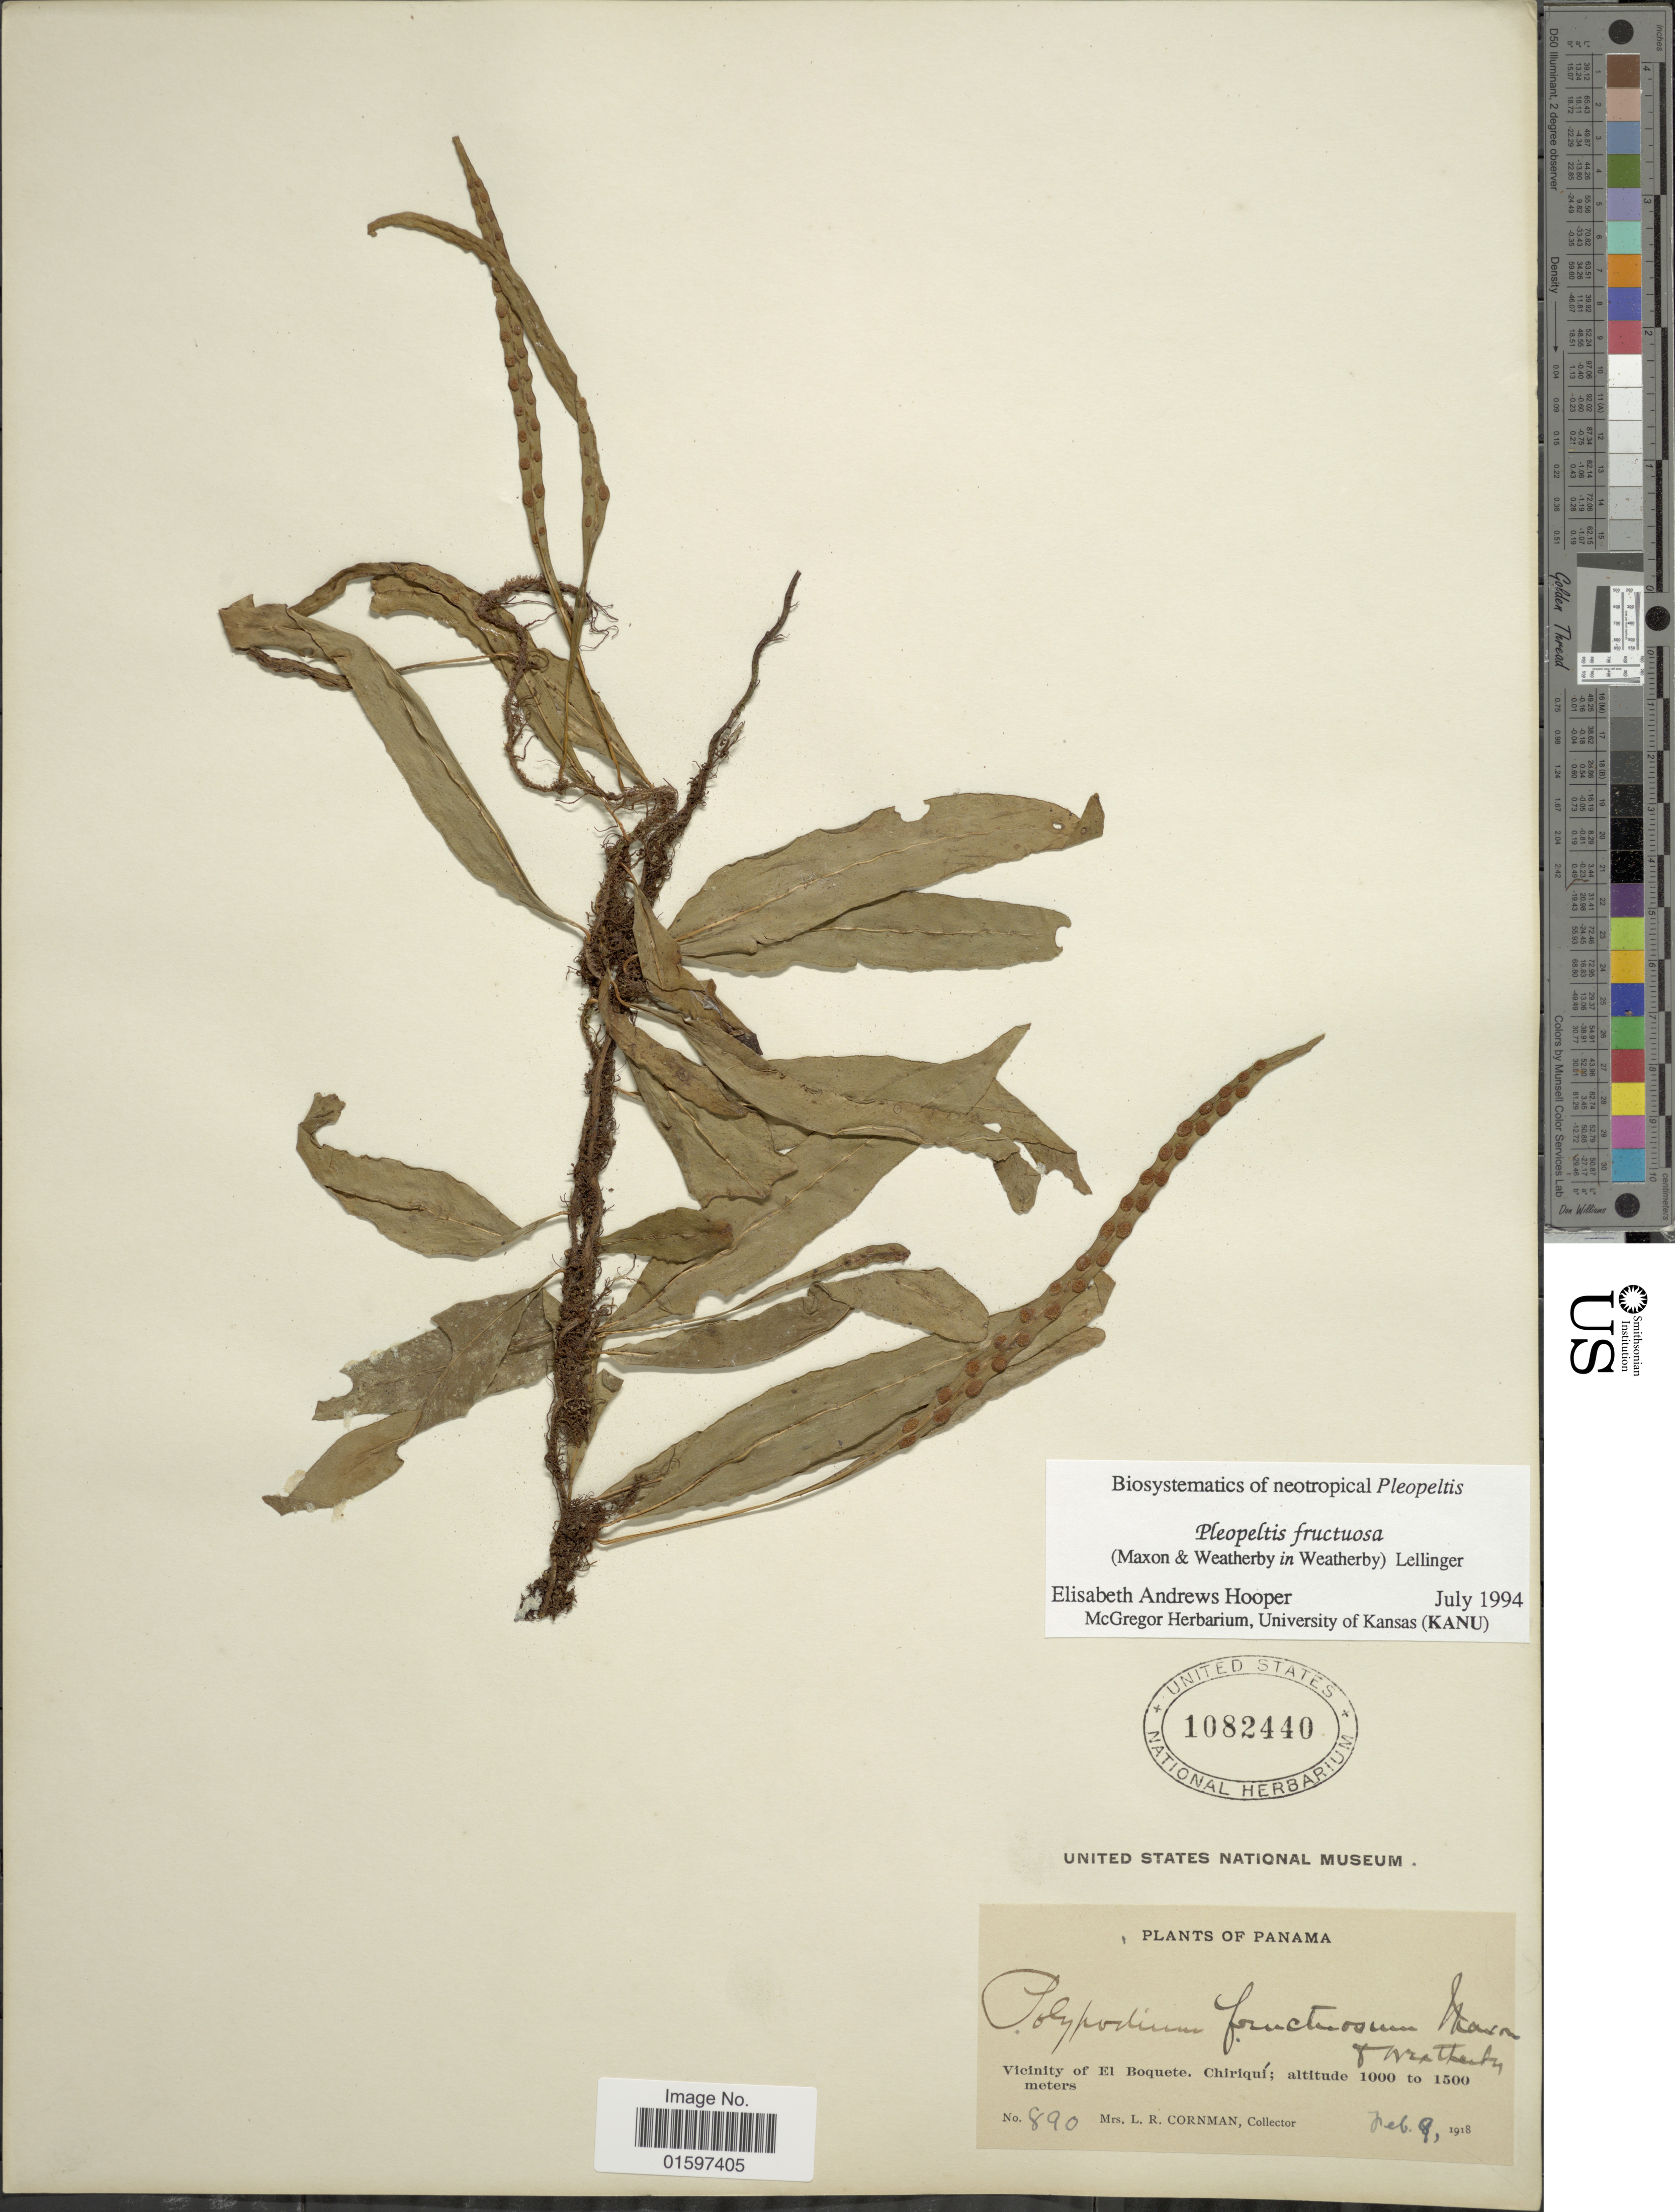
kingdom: Plantae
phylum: Tracheophyta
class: Polypodiopsida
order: Polypodiales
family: Polypodiaceae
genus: Pleopeltis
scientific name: Pleopeltis fructuosa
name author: (Maxon & Weath.) Lellinger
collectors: L. Cornman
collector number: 890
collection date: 1918-02-09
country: Panama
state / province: Chiriqui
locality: Vicinity of El Boquete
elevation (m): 1000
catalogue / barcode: US 1082440